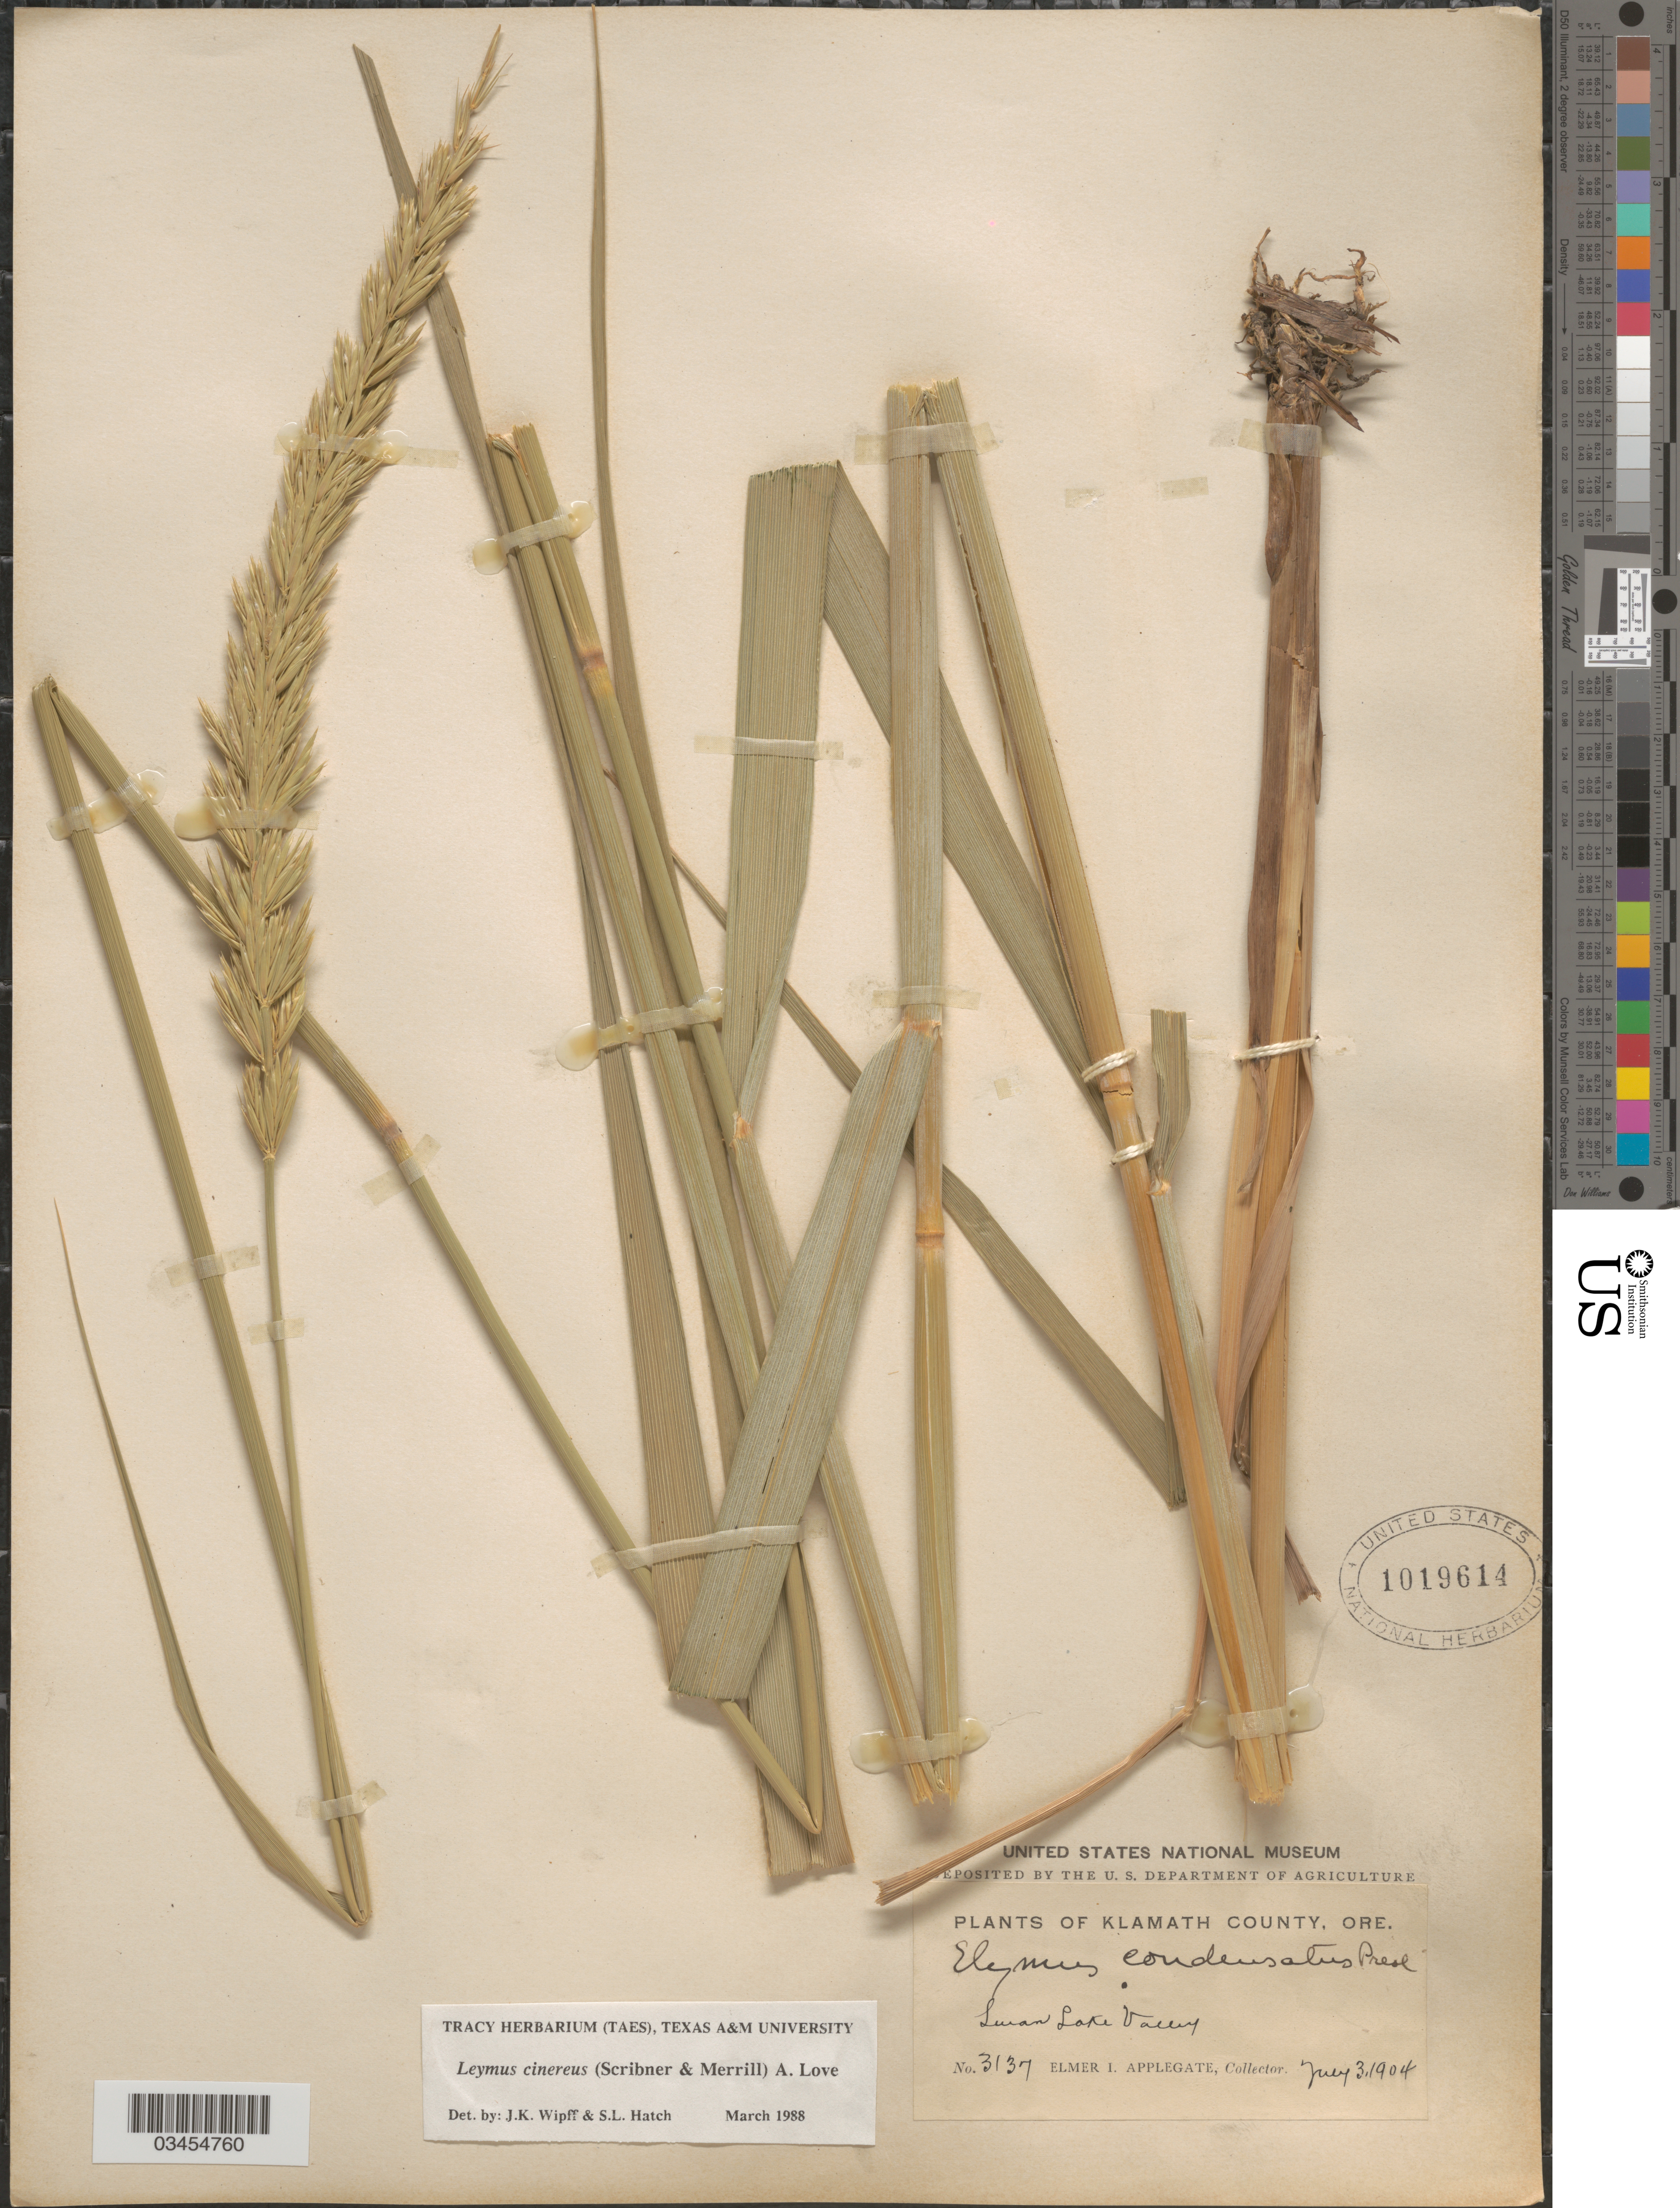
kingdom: Plantae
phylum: Tracheophyta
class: Liliopsida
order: Poales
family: Poaceae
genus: Leymus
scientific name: Leymus cinereus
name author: (Scribn. & Merr.) Á. Löve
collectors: E. I. Applegate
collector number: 3137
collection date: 1904-07-03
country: United States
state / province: Oregon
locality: Klamath County. Swan Lake Valley.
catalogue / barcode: US 1019614